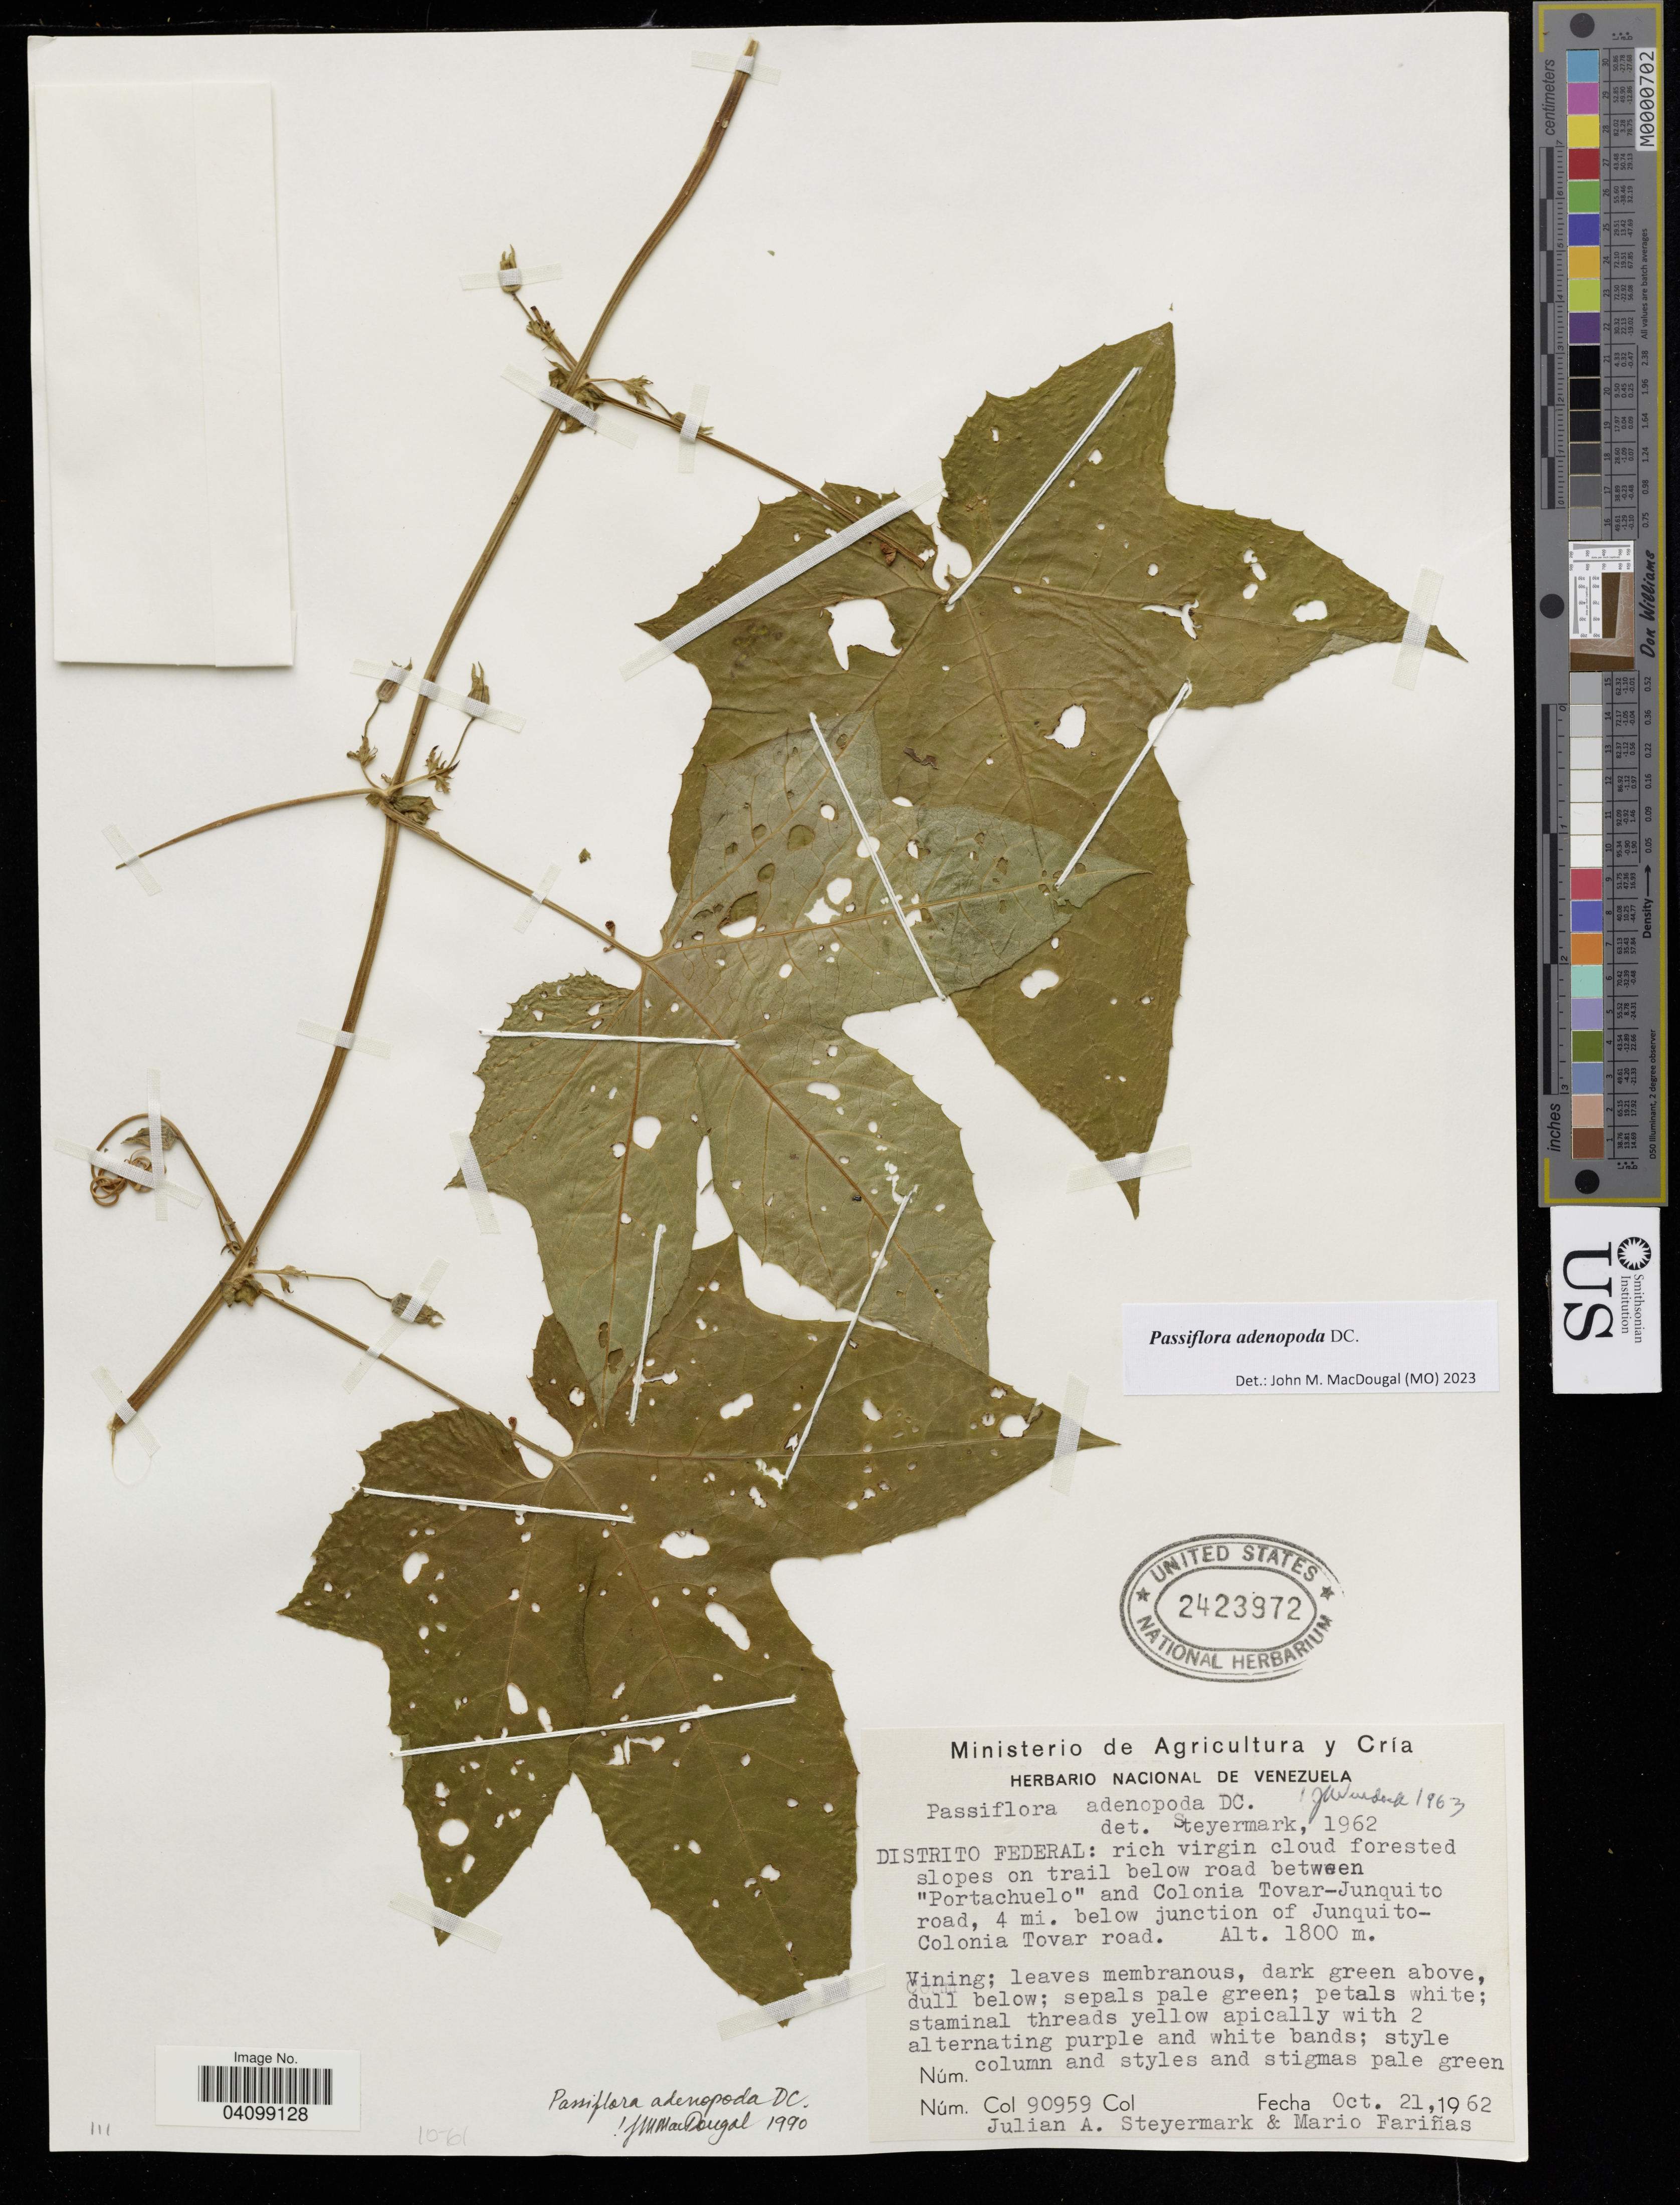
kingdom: Plantae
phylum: Tracheophyta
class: Magnoliopsida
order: Malpighiales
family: Passifloraceae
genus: Passiflora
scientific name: Passiflora adenopoda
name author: DC.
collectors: J. Steyermark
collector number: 90959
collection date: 1962-10-21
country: Venezuela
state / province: Federal Capital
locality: Rich virgin cloud forested slopes on trail below road between "Portachuelo" and Colonia Tovar-Junquito road, 4 mi. below junction of Junquito-Colonia Tovar road.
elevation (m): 1800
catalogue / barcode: US 2423972